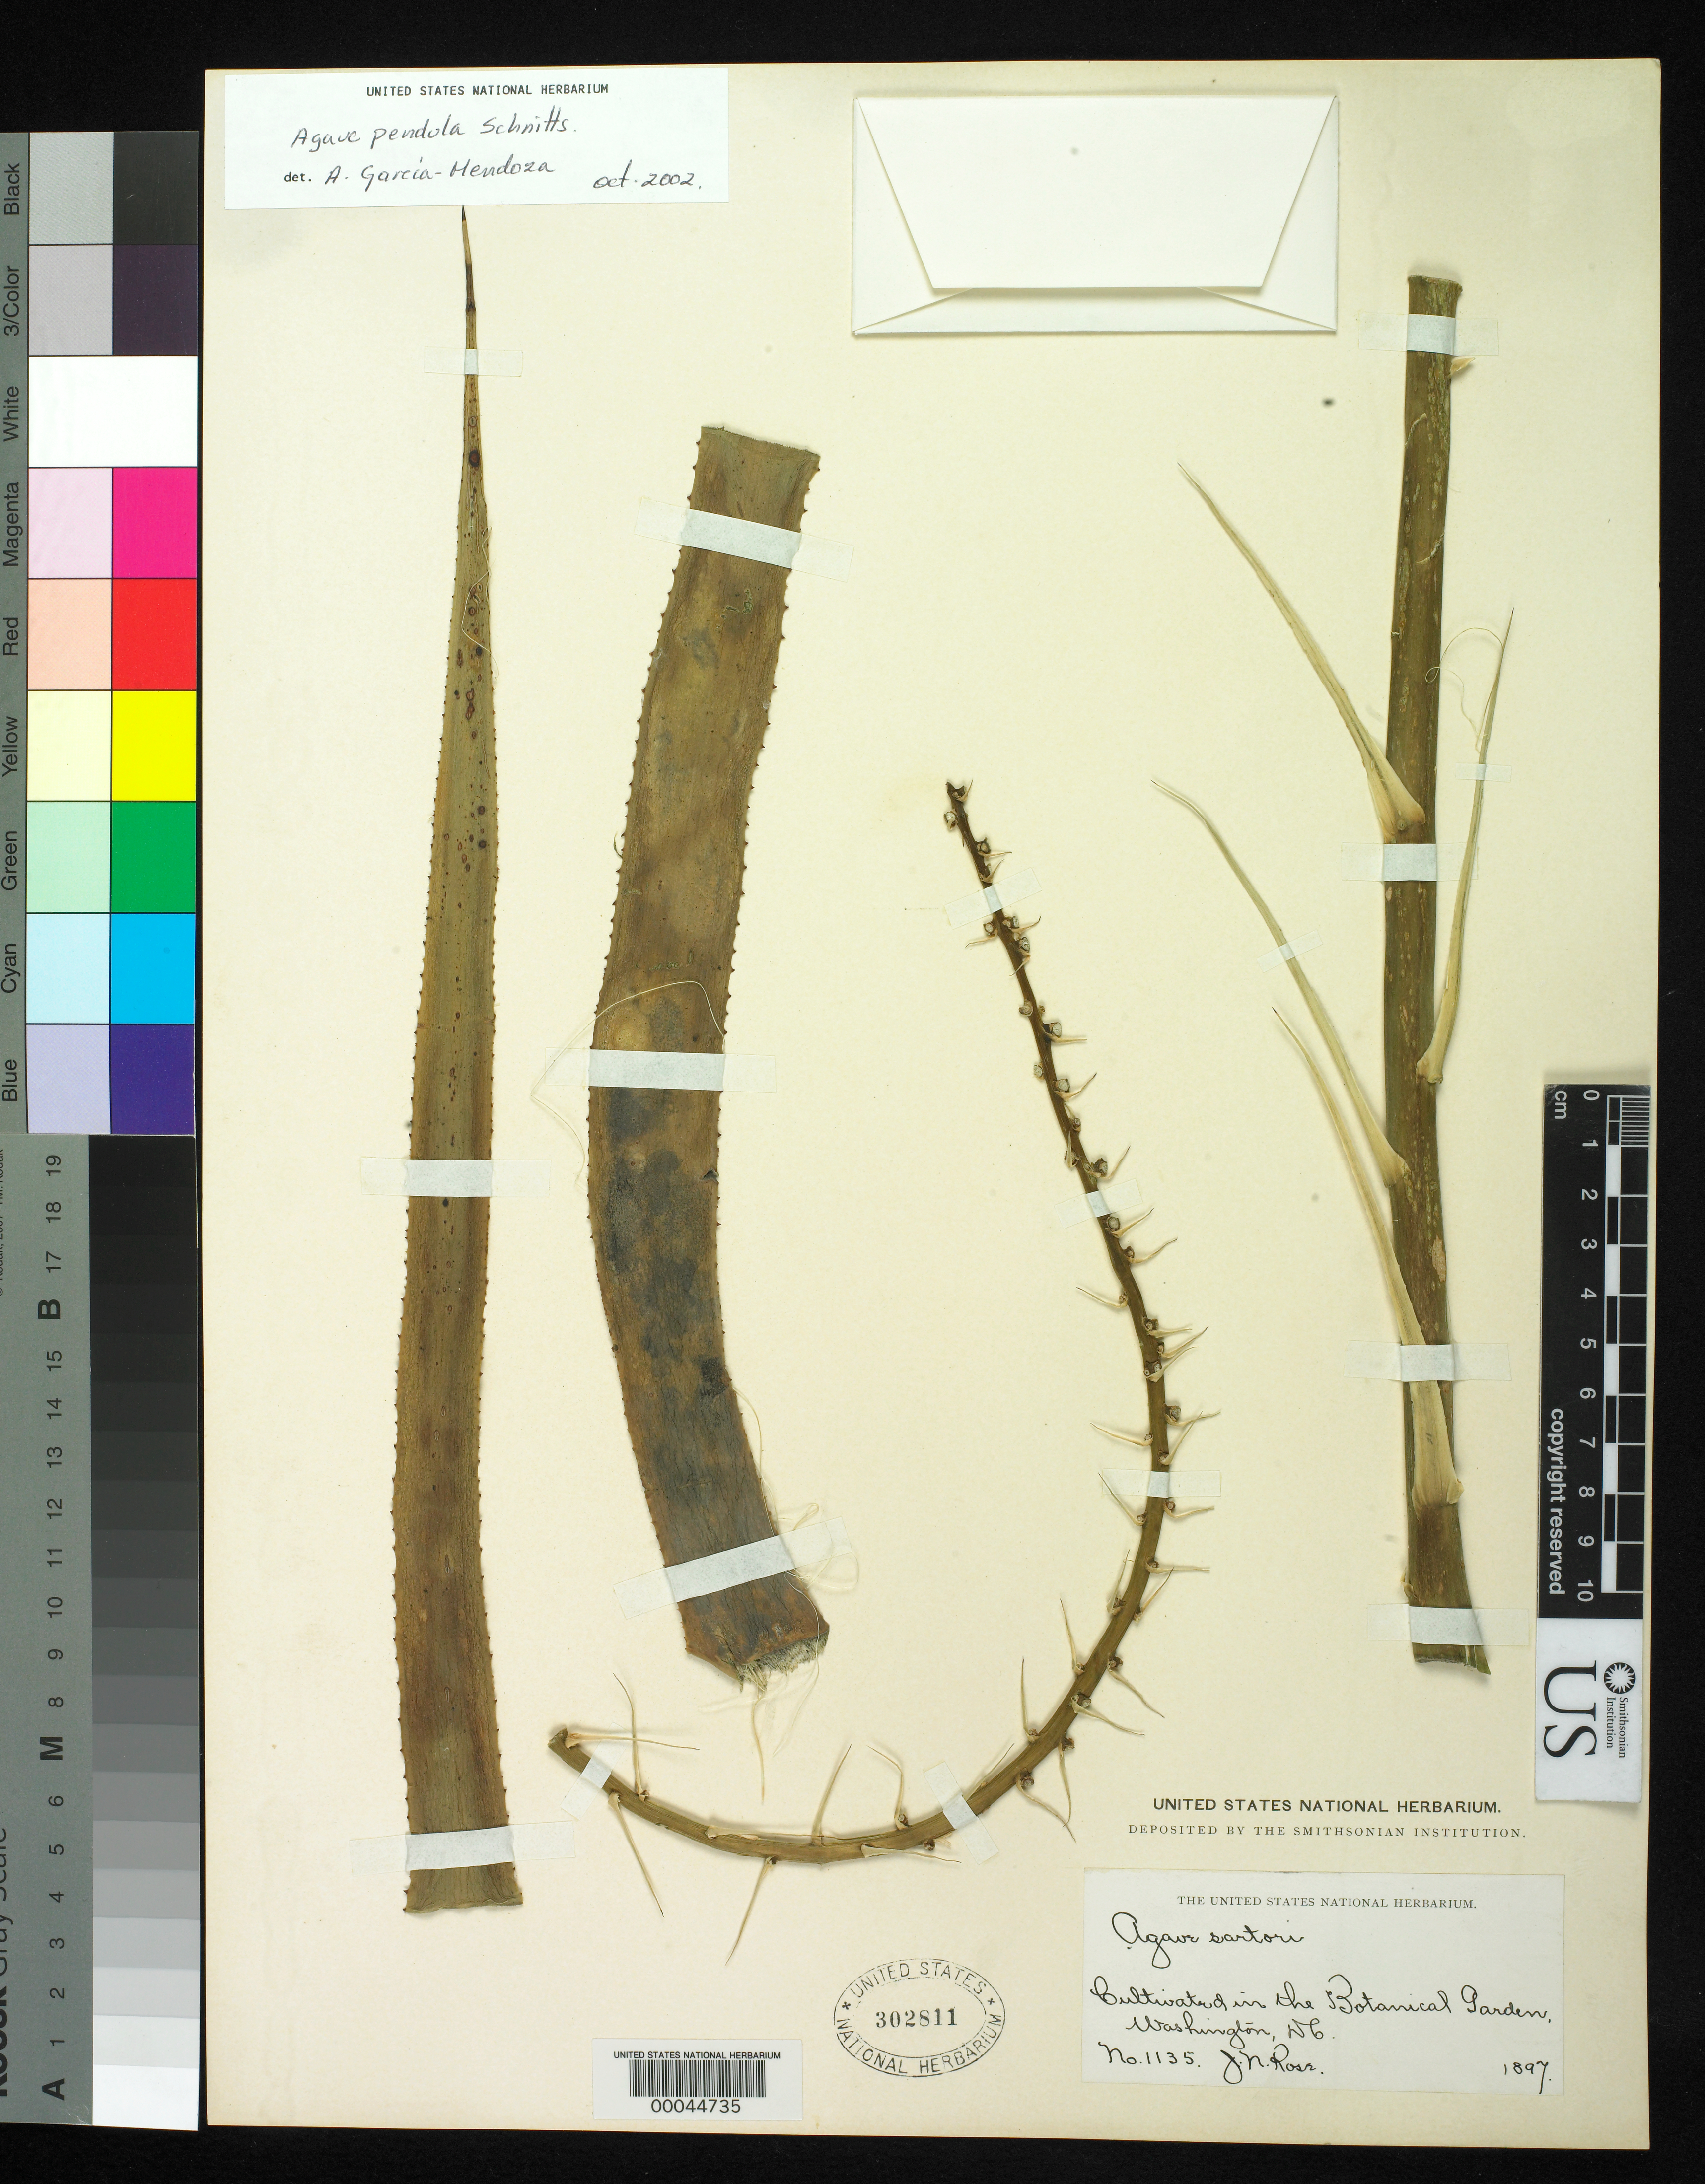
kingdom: Plantae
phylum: Tracheophyta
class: Liliopsida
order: Asparagales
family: Asparagaceae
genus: Agave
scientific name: Agave pendula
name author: Schnittsp.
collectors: J. N. Rose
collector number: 1135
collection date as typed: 1897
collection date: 1897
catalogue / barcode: US 302811